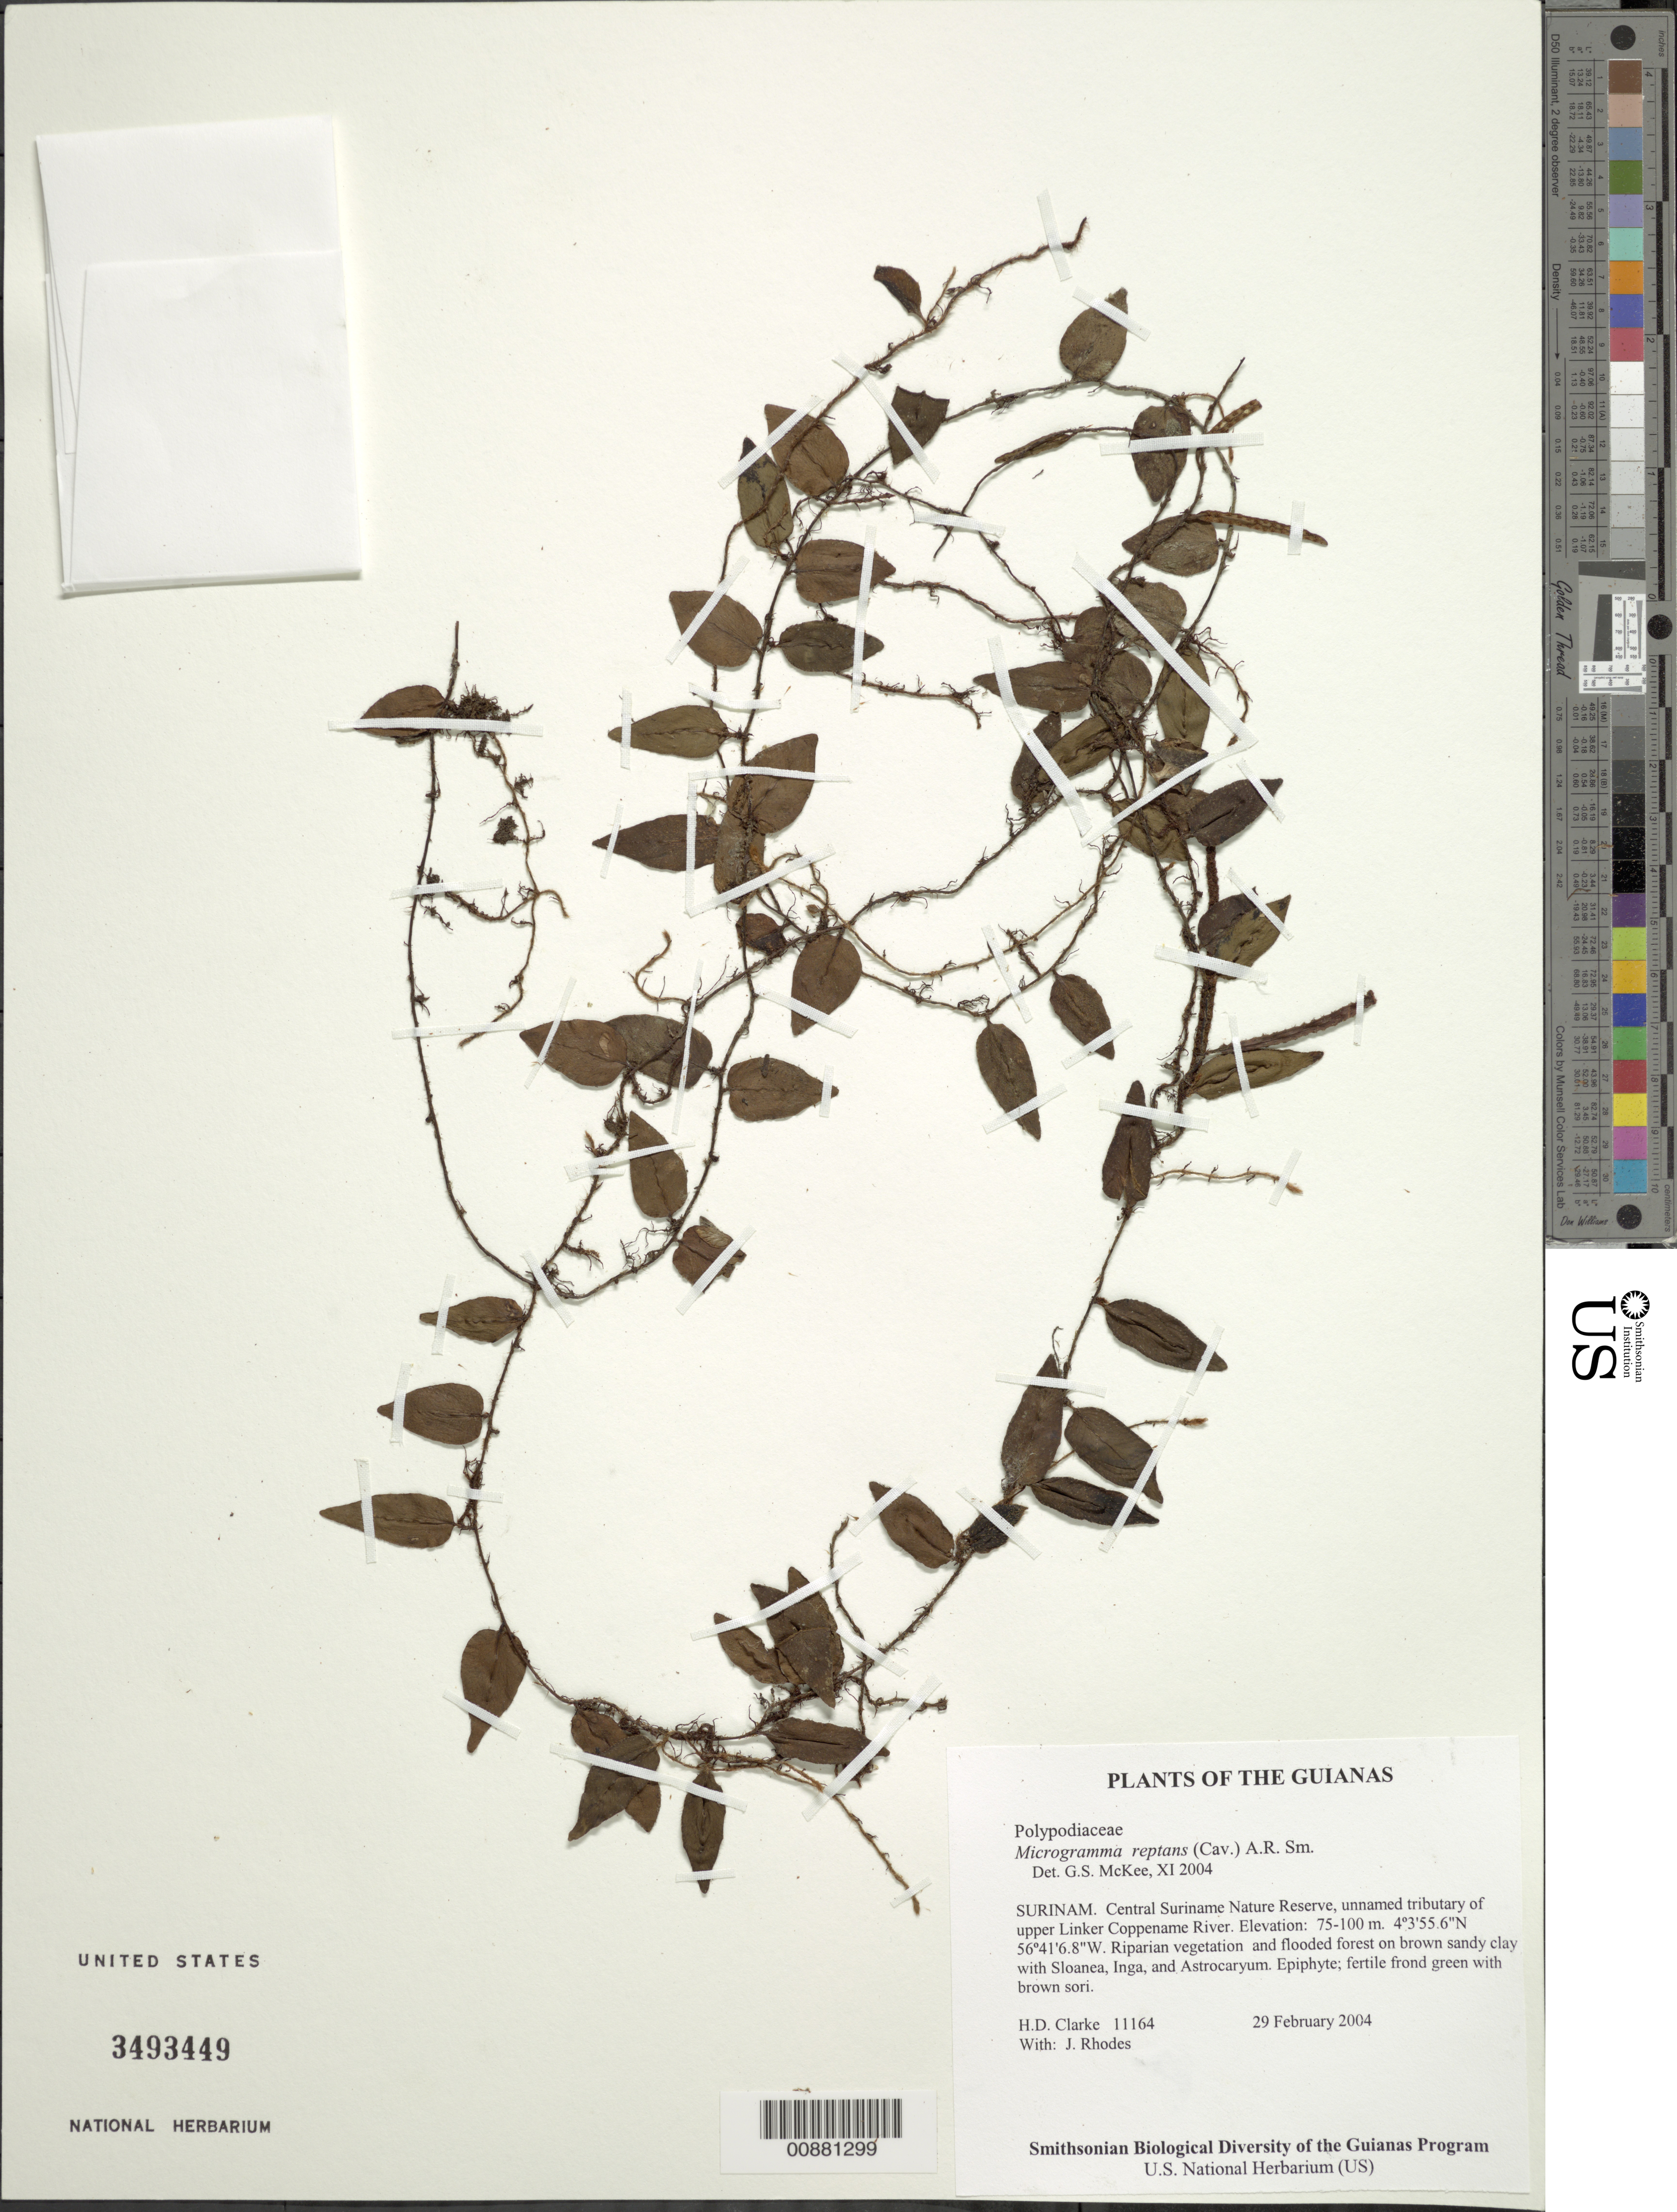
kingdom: Plantae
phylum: Tracheophyta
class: Polypodiopsida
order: Polypodiales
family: Polypodiaceae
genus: Microgramma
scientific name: Microgramma reptans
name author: (Cav.) A.R. Sm.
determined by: McKee, G. S., (US), NMNH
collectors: H. D. Clarke & J. Rhodes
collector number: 11164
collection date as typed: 29 February 2004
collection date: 2004-02-29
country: Suriname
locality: Central Suriname Nature Reserve, unnamed tributary of upper Linker Coppename River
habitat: Riparian vegetation and flooded forest on brown sandy clay with Sloanea, Inga, and Astrocaryum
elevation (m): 75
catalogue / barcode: US 3493449